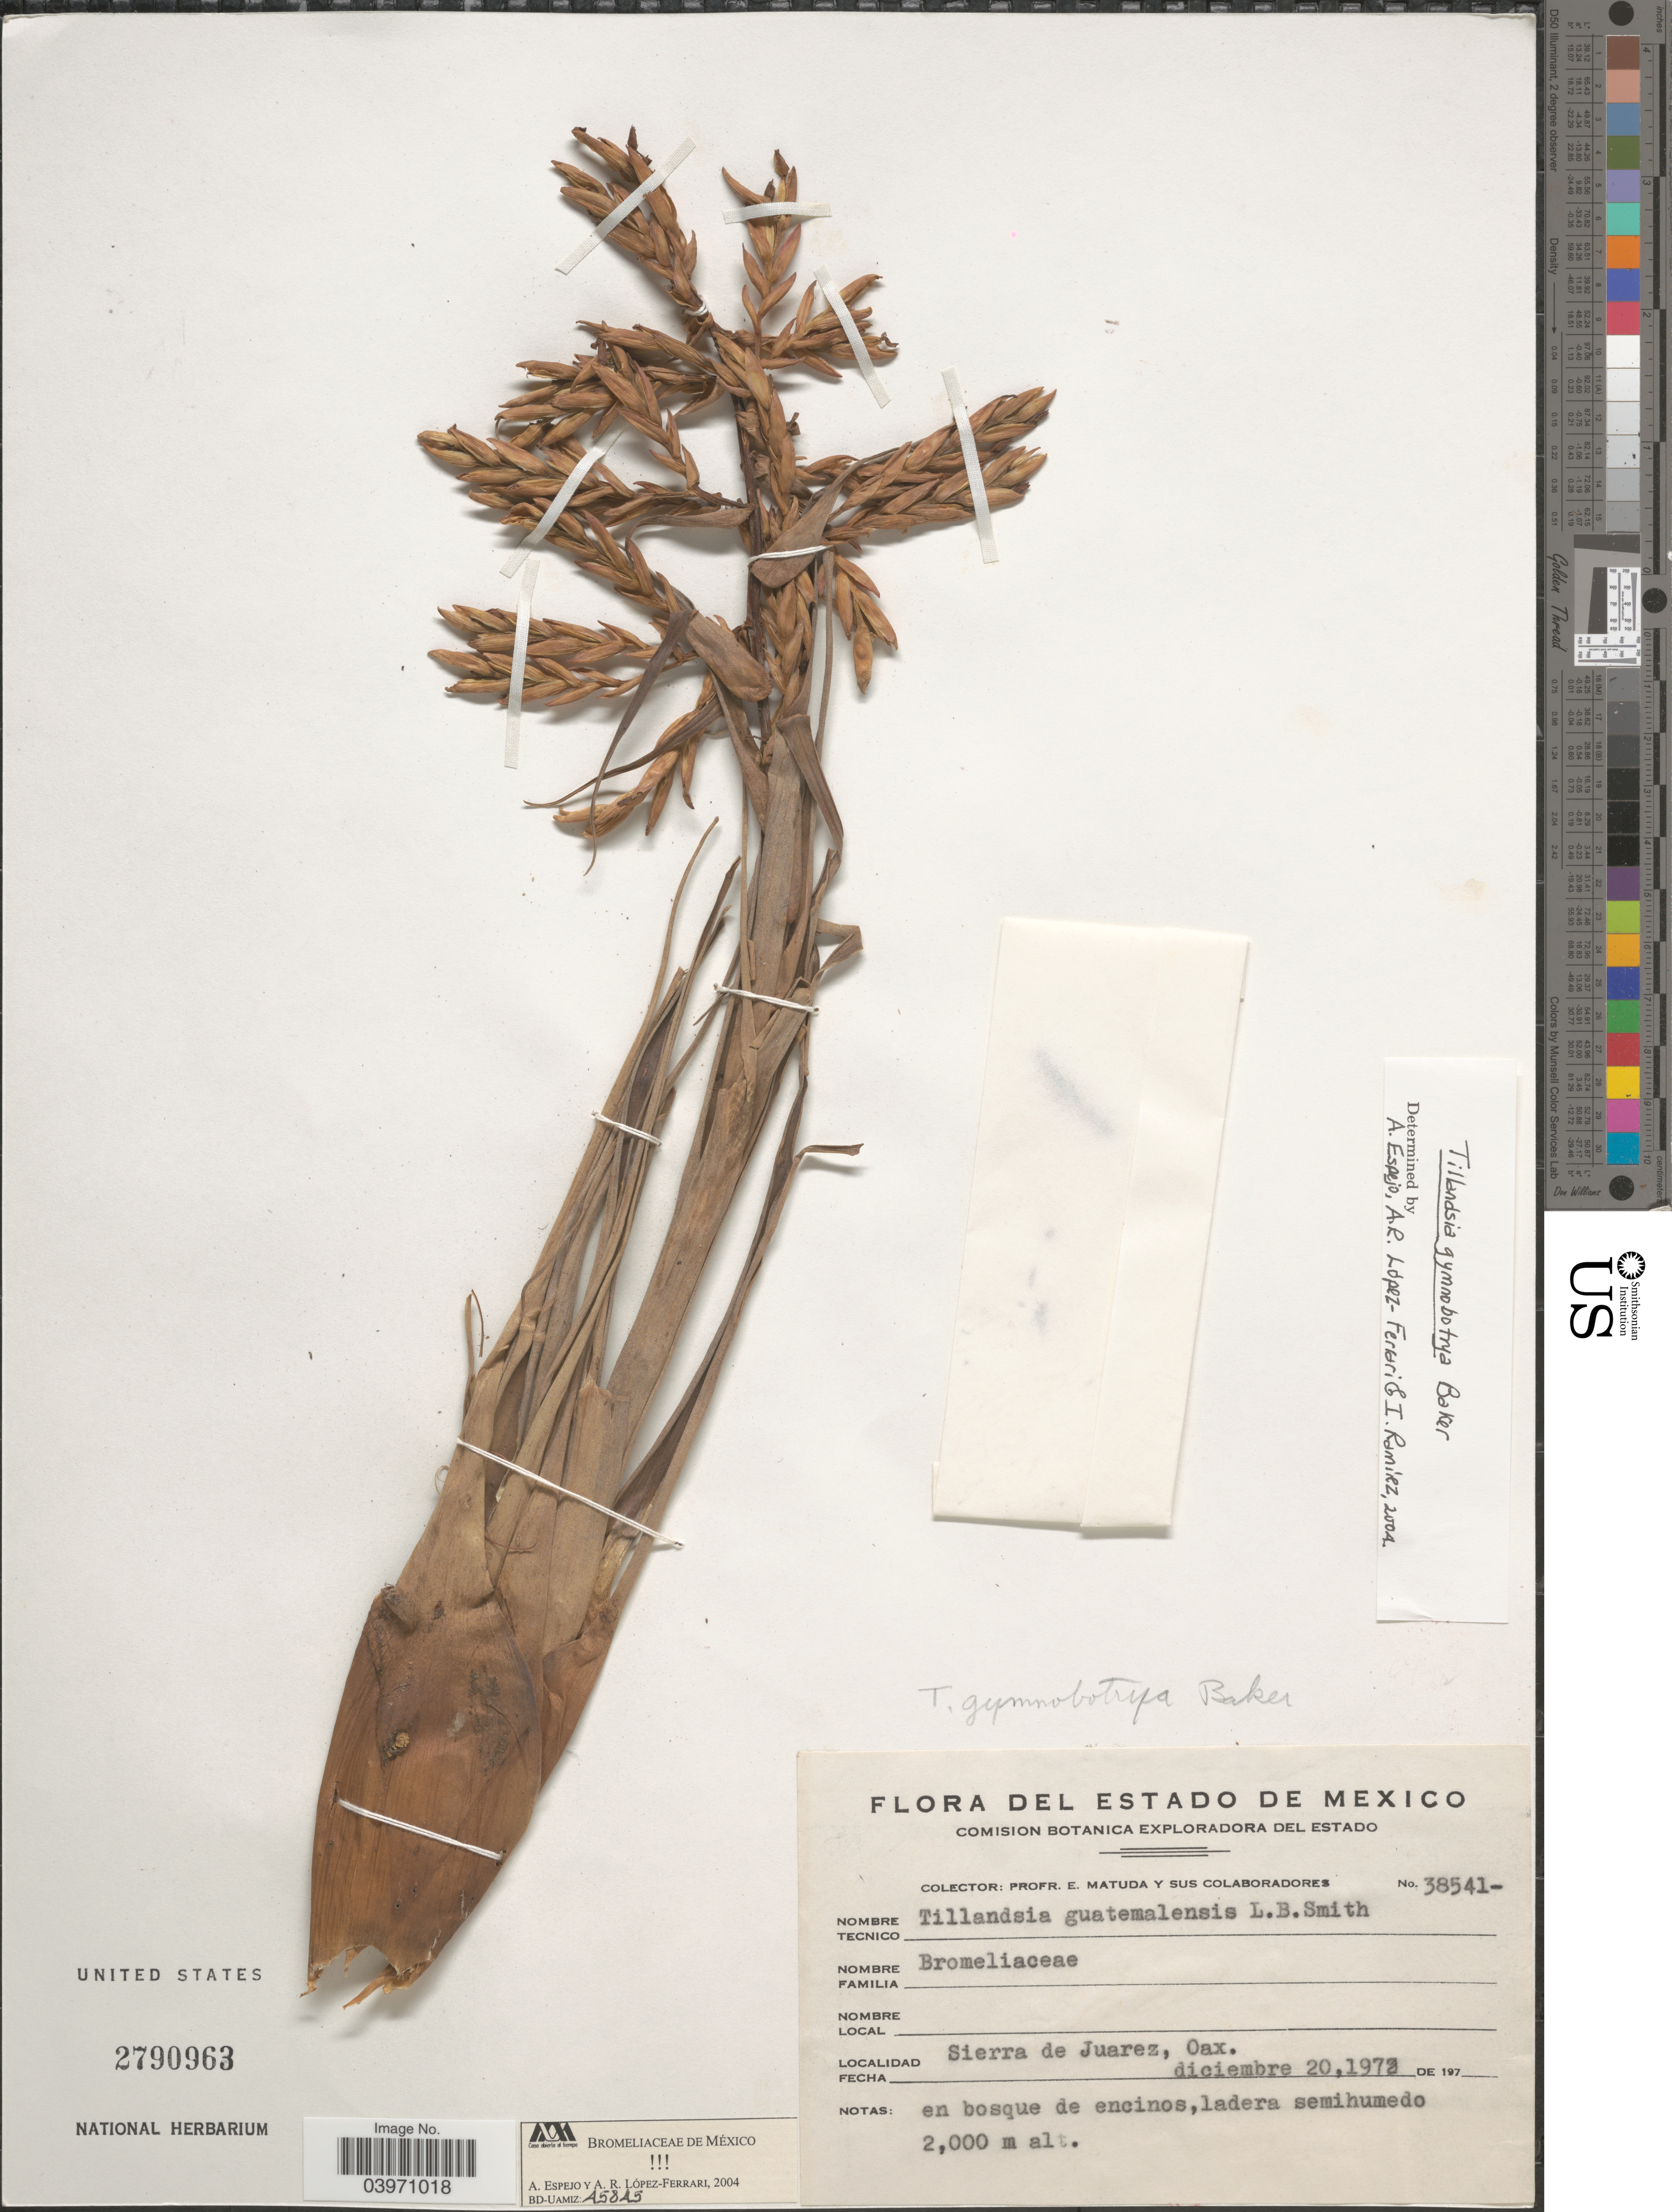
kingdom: Plantae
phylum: Tracheophyta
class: Liliopsida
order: Poales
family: Bromeliaceae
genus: Tillandsia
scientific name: Tillandsia gymnobotrya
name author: Baker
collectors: E. Matuda & Sus Colaboradores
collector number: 38541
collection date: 1972-12-20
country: Mexico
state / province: Oaxaca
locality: Sierra de Juarez.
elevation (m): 2000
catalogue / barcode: US 2790963